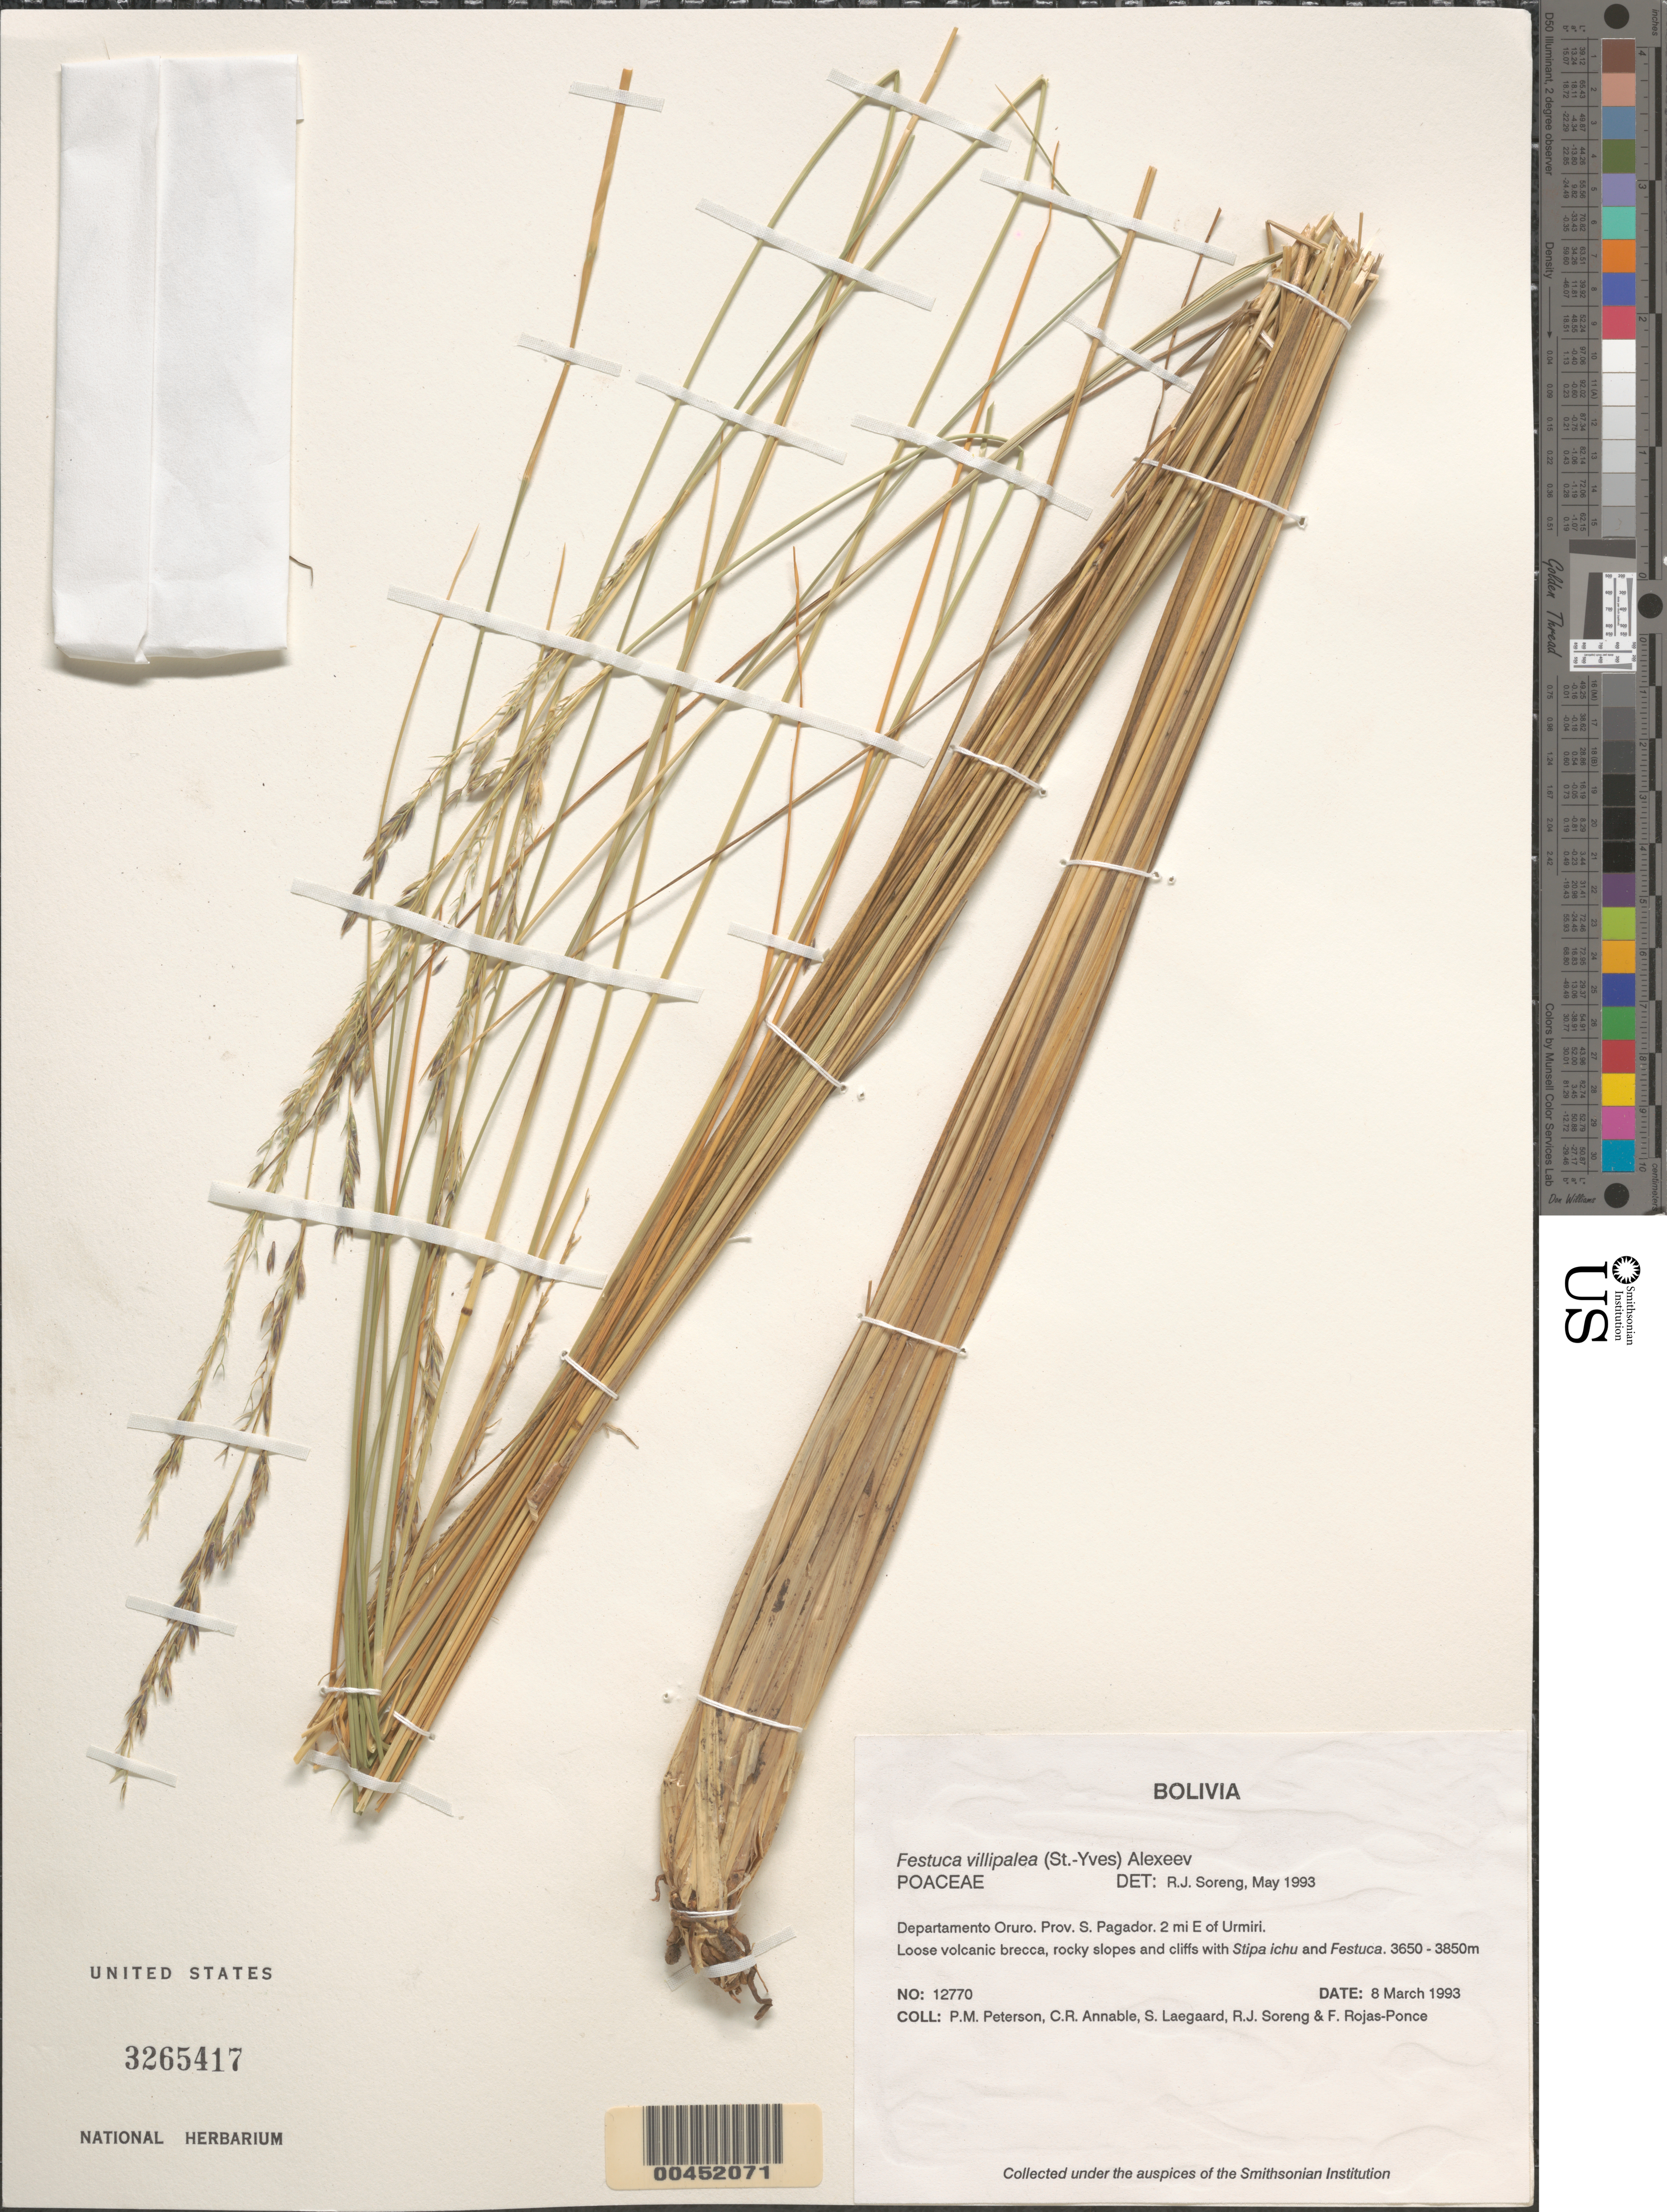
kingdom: Plantae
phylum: Tracheophyta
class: Liliopsida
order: Poales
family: Poaceae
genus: Festuca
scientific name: Festuca villipalea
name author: (St.-Yves) E.B. Alexeev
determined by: Soreng, Robert J., Research Associate (BOT), Smithsonian Institution - National Museum of Natural History (UNITED STATES)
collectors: P. M. Peterson, C. R. Annable, S. Lægaard, R. J. Soreng & F. Rojas-Ponce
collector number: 12770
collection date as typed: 08 Mar 1993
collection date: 1993-03-08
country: Bolivia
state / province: Oruro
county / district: Sebastián Pagador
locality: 2 mi E of Urmiri.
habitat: Loose volcanic brecca, rocky slopes and cliffs with Stipa ichu and Festuca.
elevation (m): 3650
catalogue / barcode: US 3265417